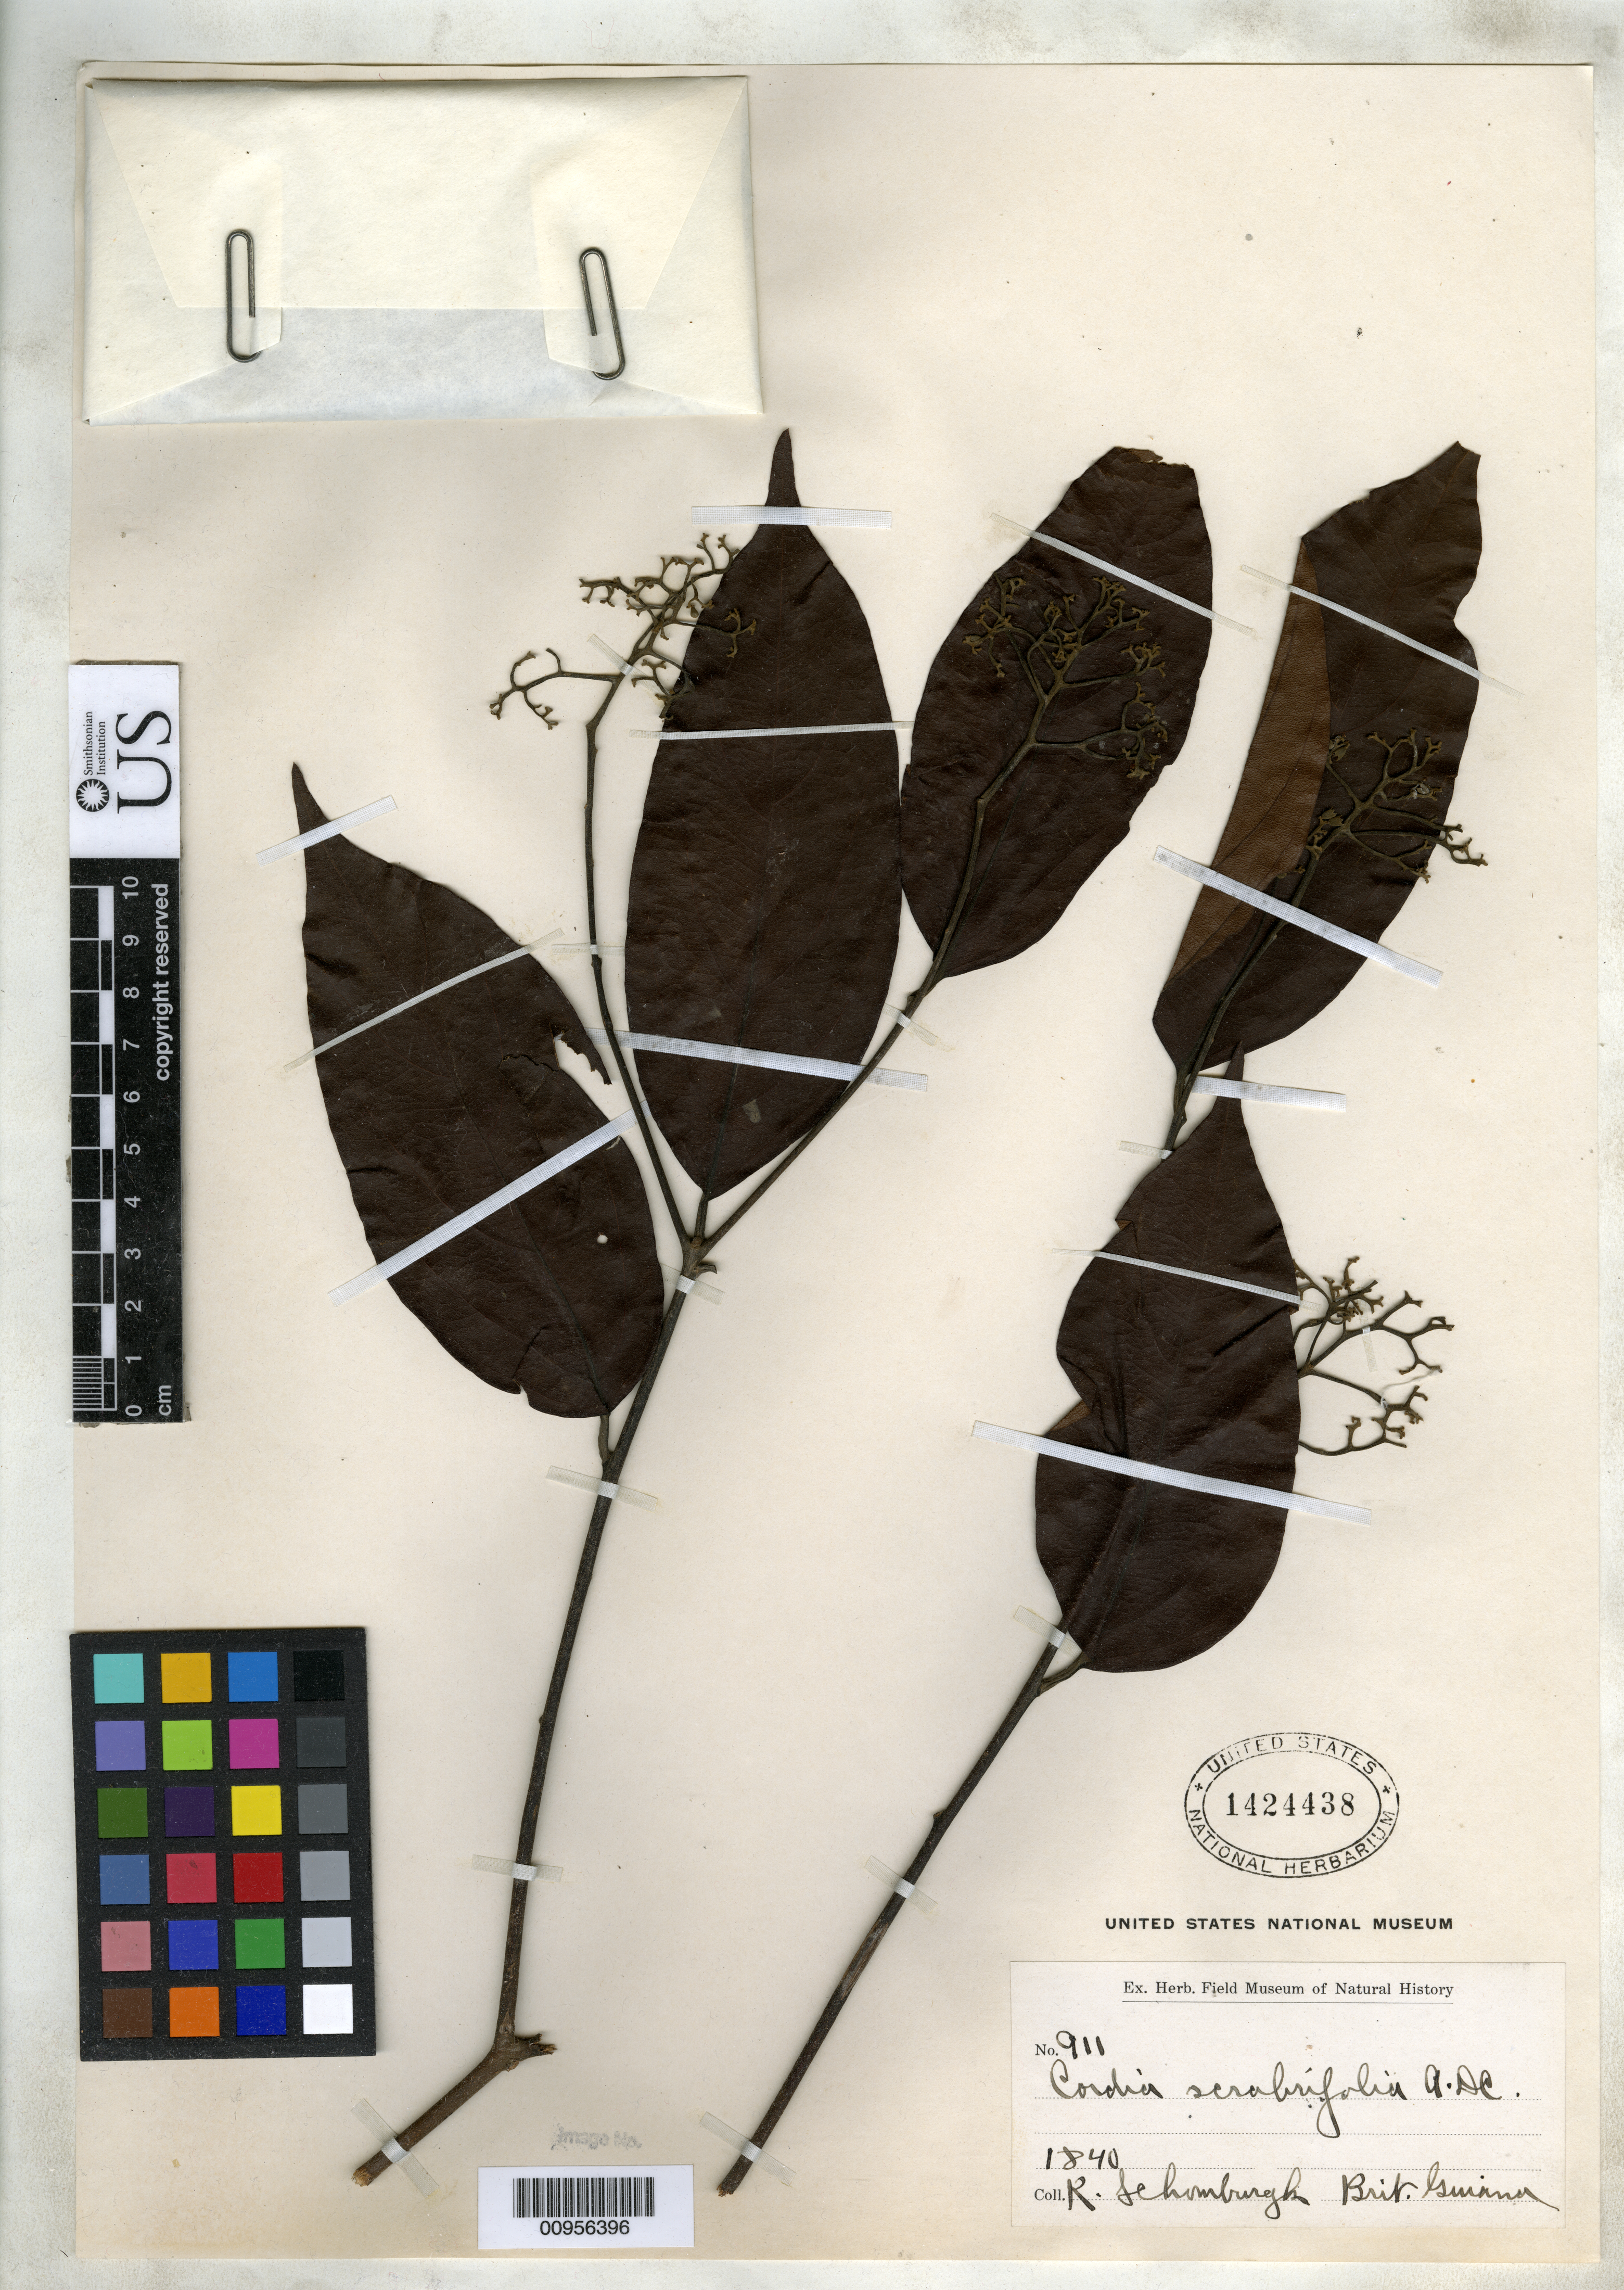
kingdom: Plantae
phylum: Tracheophyta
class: Magnoliopsida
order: Boraginales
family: Cordiaceae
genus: Cordia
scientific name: Cordia scabrifolia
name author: A. DC. in DC.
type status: Isotype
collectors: M. R. Schomburgk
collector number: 911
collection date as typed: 1840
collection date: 1840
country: Guyana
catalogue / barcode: US 1424438